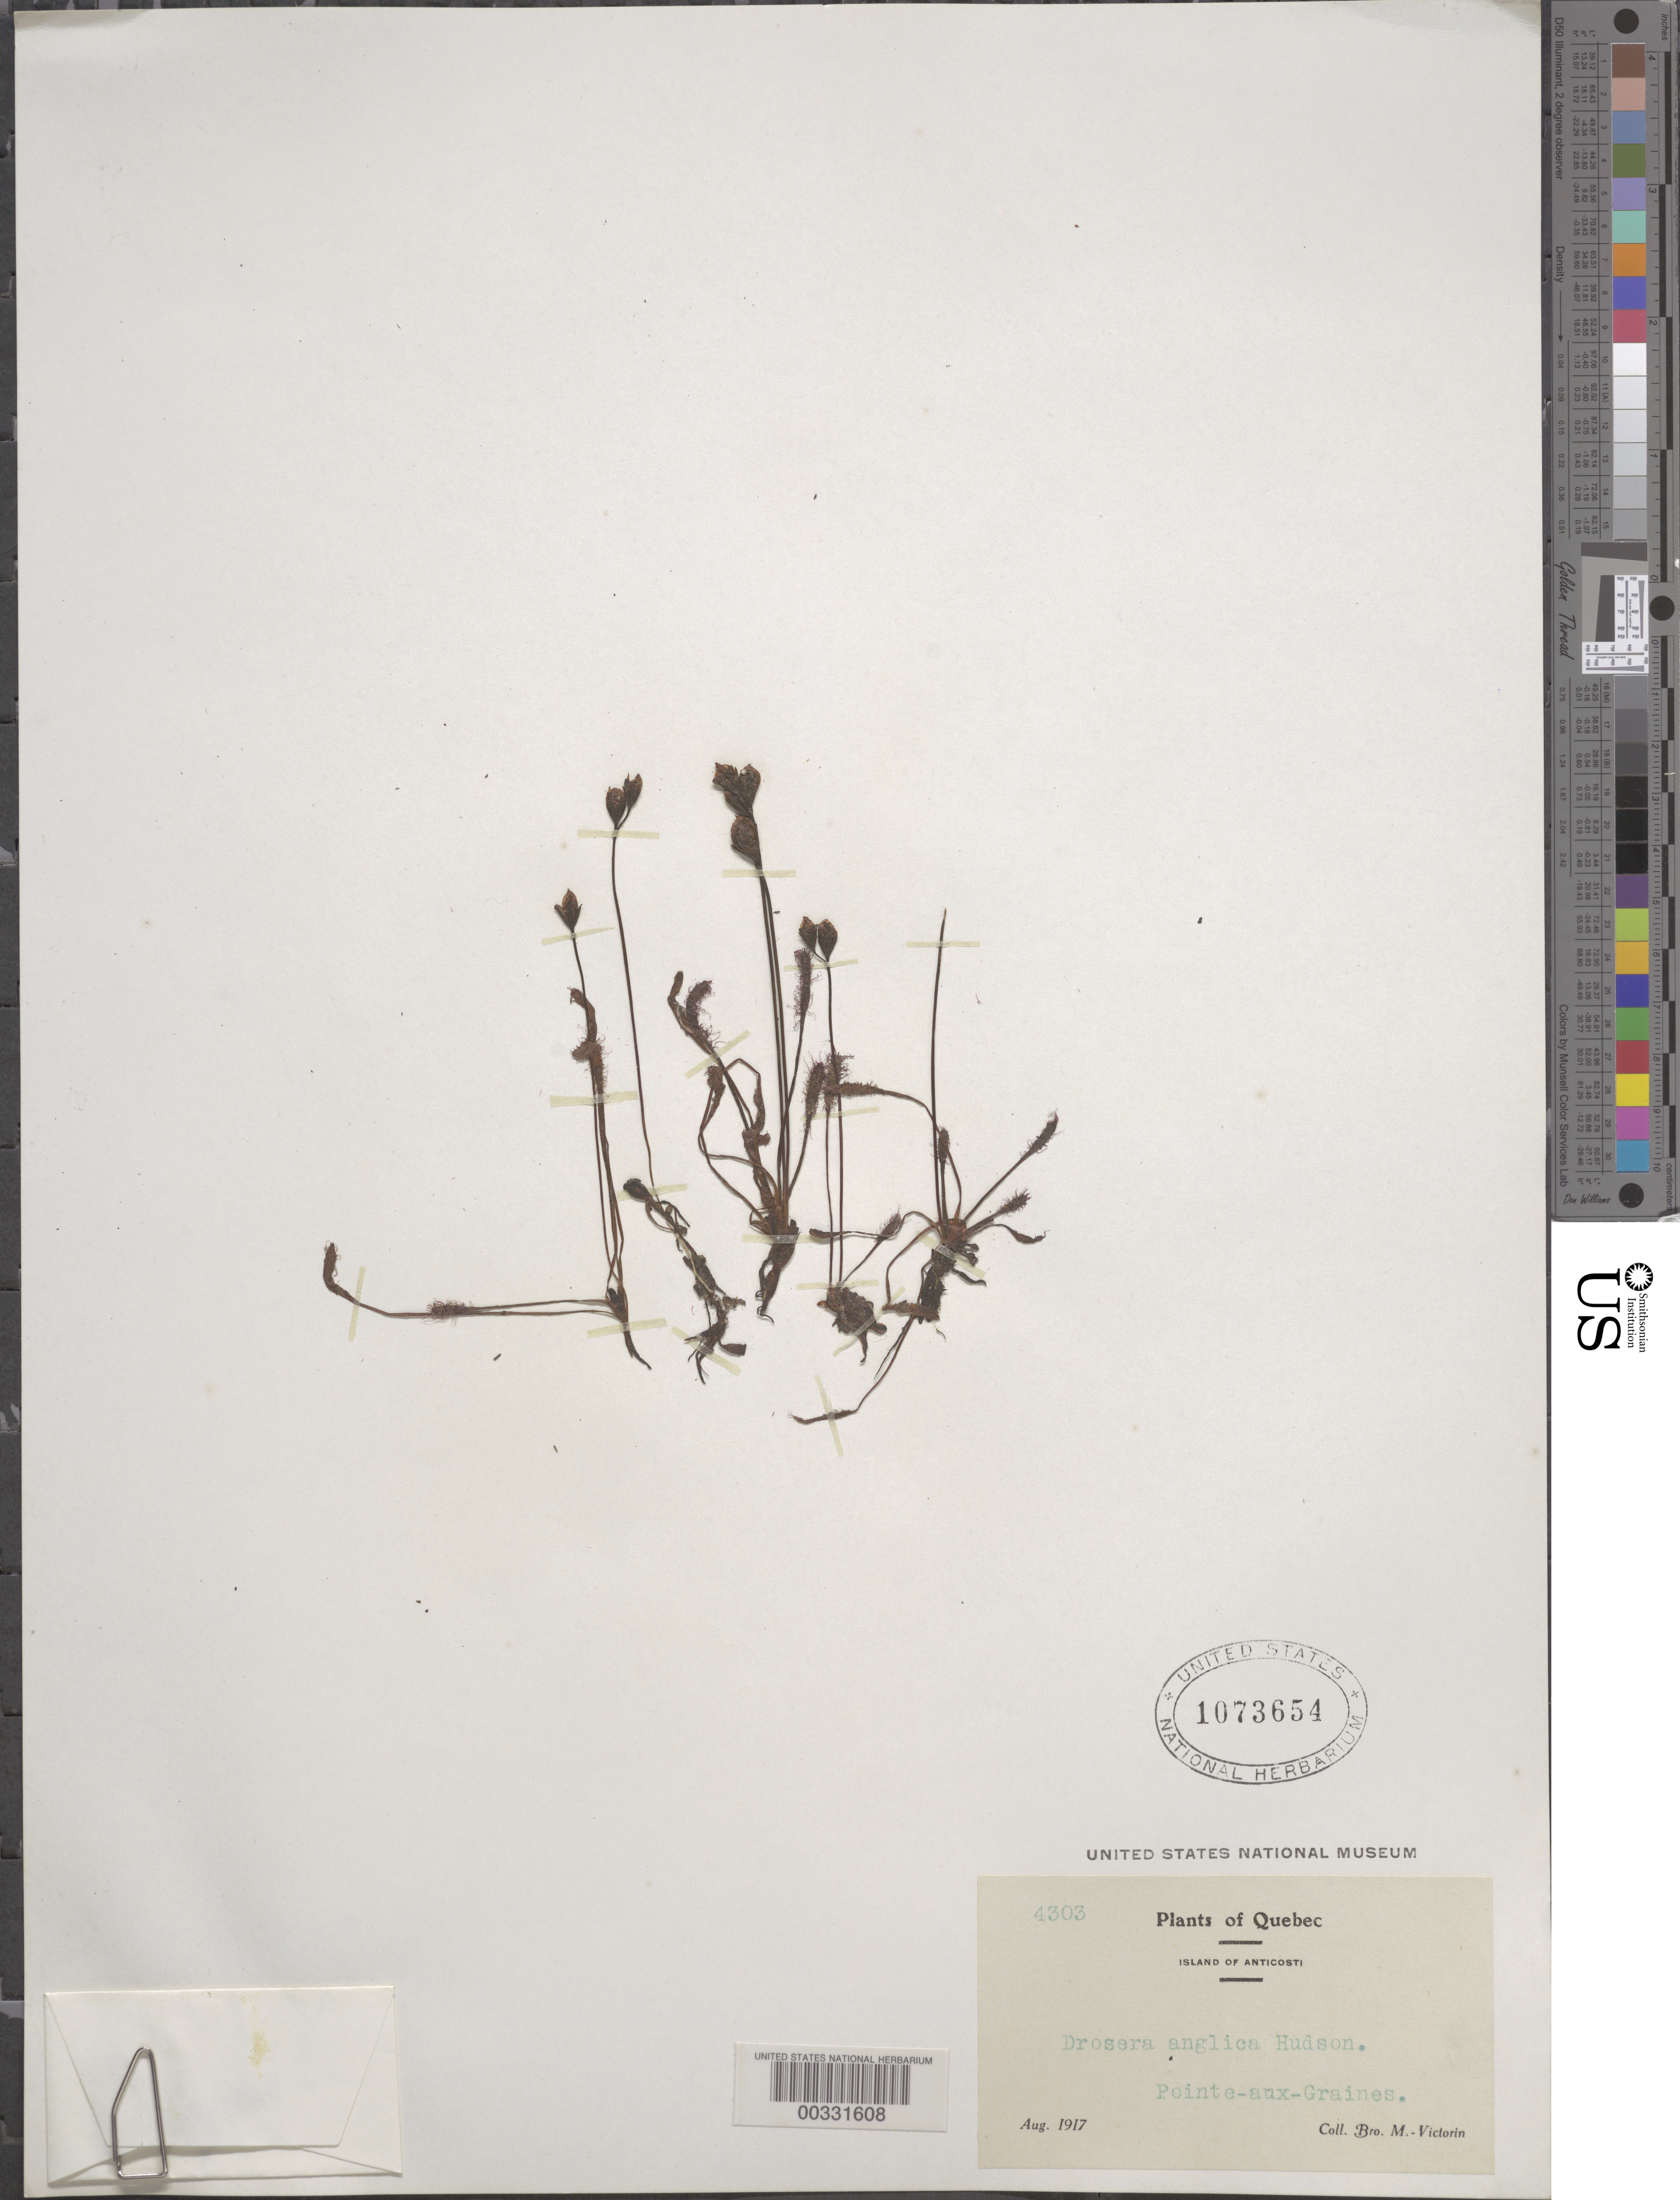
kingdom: Plantae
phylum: Tracheophyta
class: Magnoliopsida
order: Caryophyllales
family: Droseraceae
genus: Drosera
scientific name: Drosera anglica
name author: Huds.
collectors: Fr. Marie-Victorin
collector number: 4303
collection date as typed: Aug 1917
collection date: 1917-08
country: Canada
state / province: Quebec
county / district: Minganie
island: Anticosti Island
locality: Island of anticosti, pointe-aux-graines.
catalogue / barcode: US 1073654